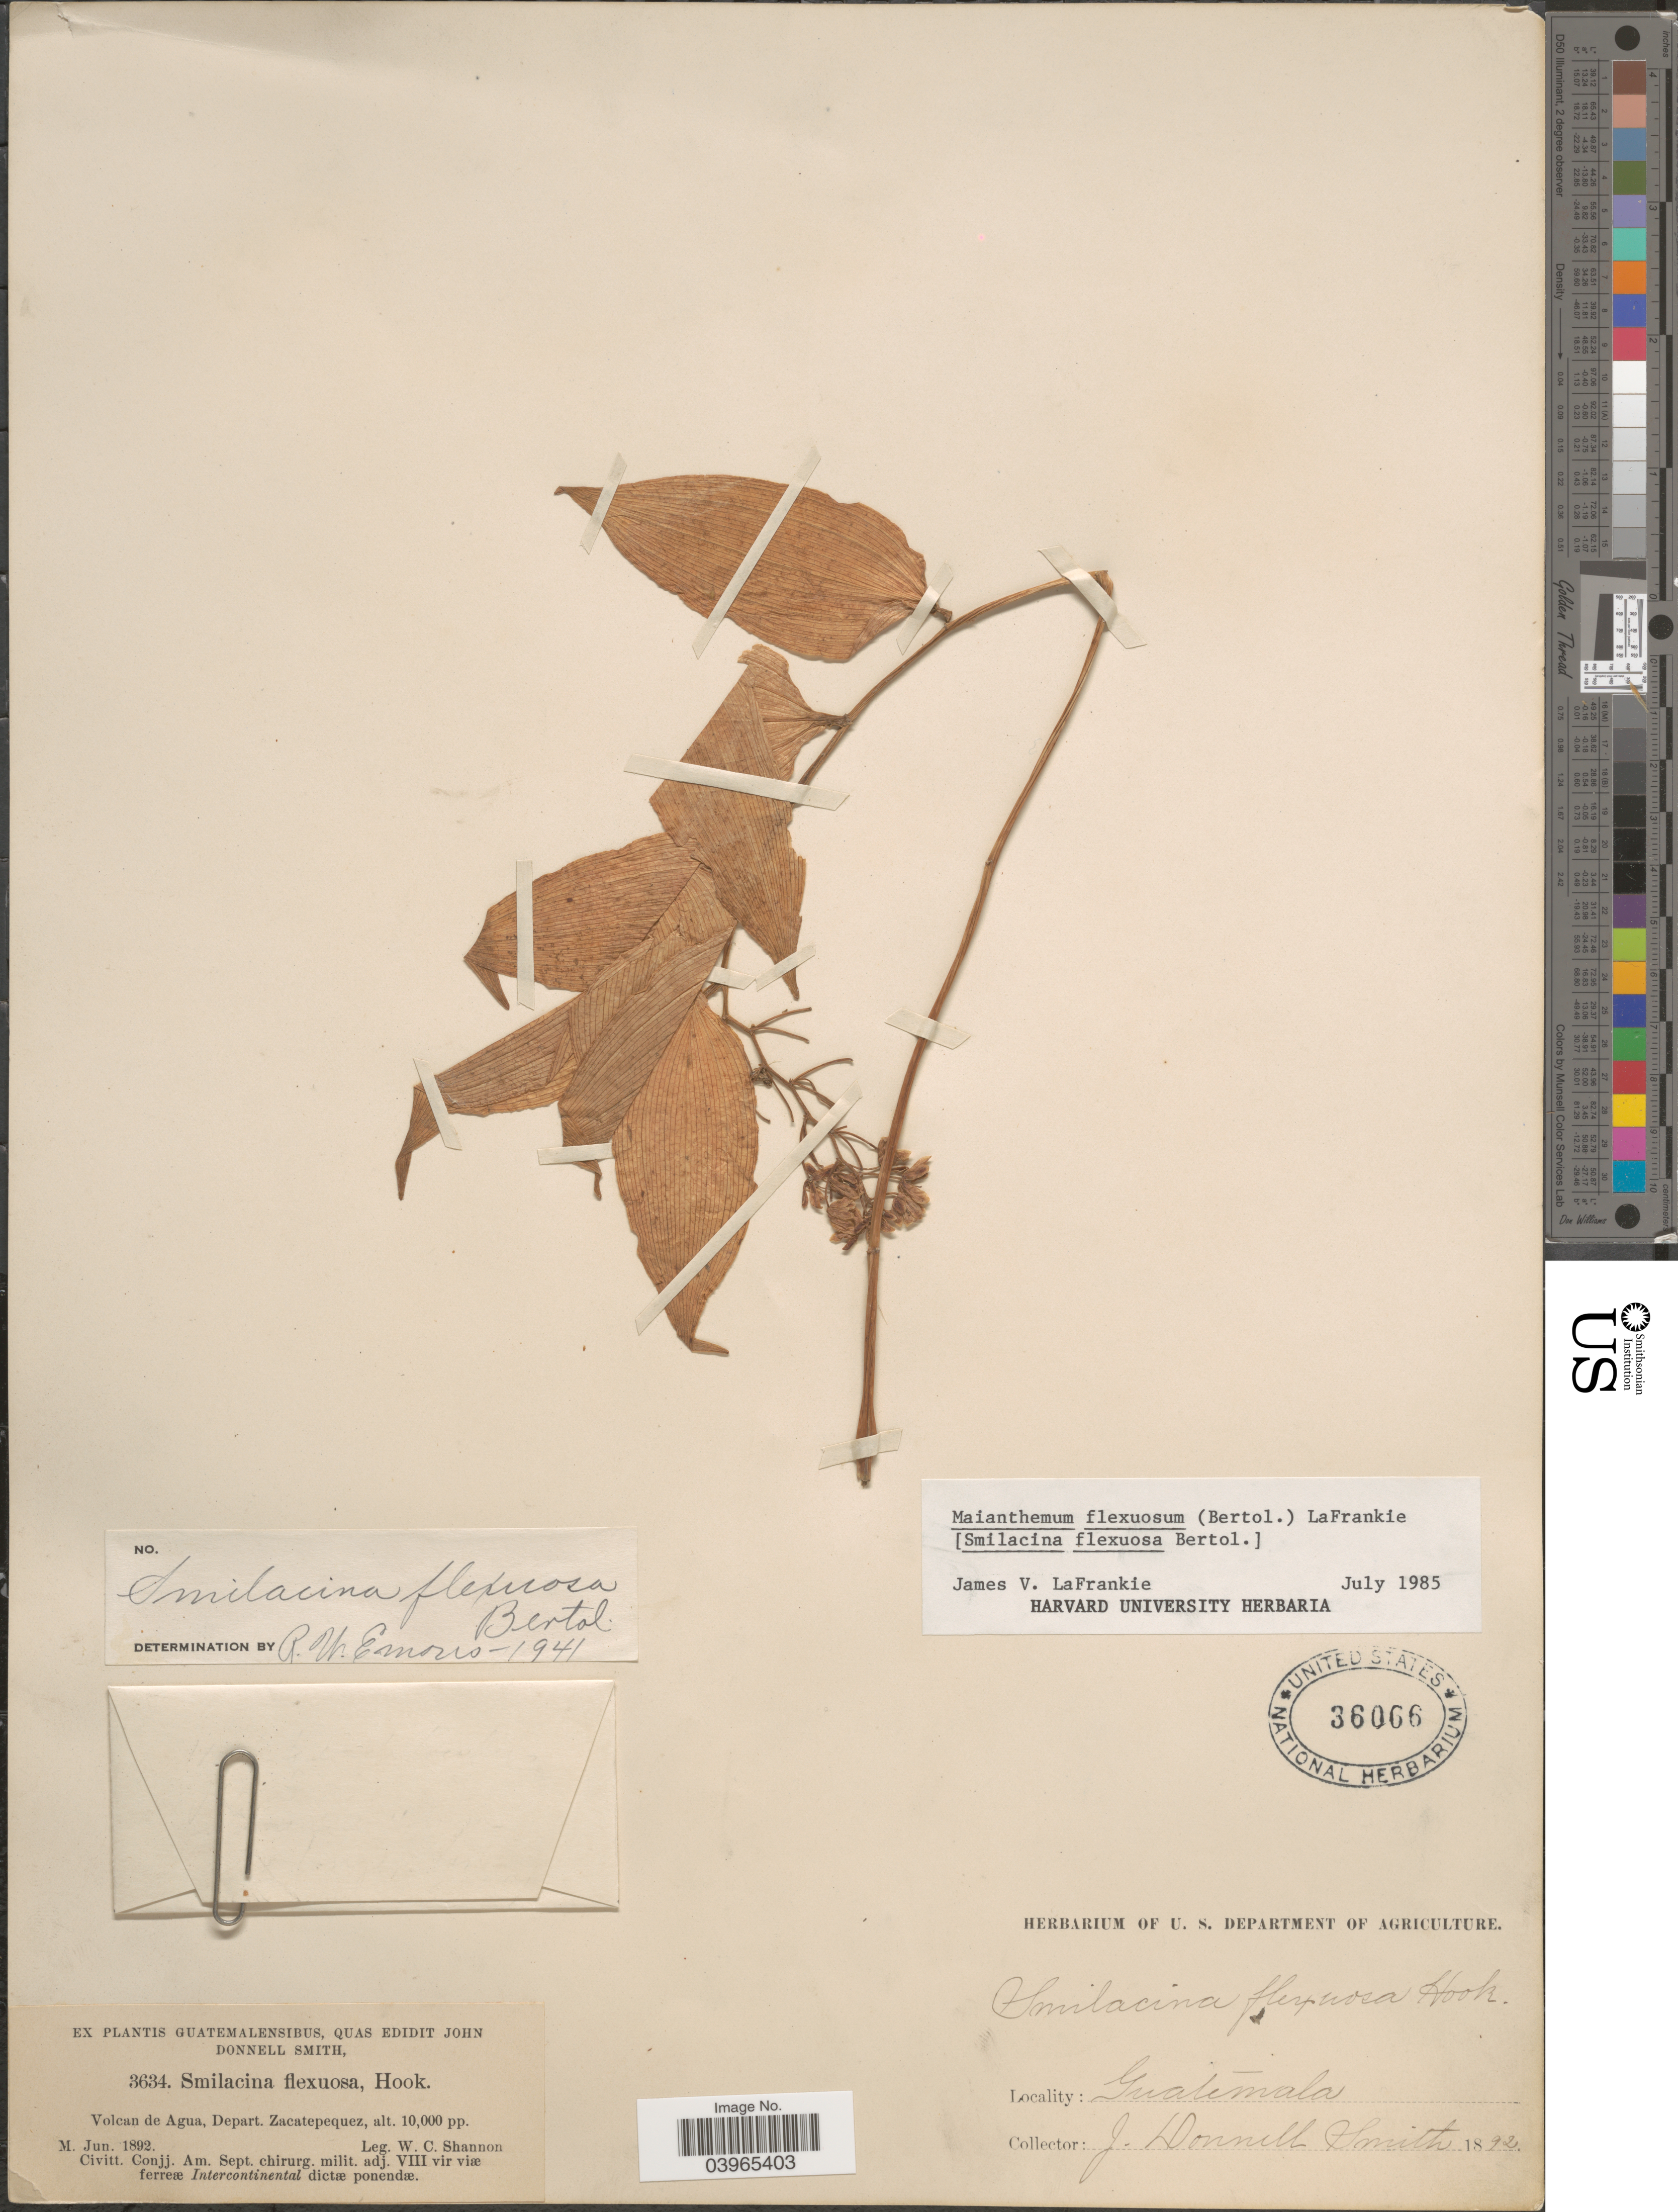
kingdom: Plantae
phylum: Tracheophyta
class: Liliopsida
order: Asparagales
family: Asparagaceae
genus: Maianthemum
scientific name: Maianthemum flexuosum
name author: (Bertol.) LaFrankie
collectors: W. C. Shannon & J. Donnell Smith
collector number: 3634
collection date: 1892-06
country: Guatemala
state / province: Sacatepequez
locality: Volcan de Agua, Depart. Zacatepequez.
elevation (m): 3048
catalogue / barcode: US 36066